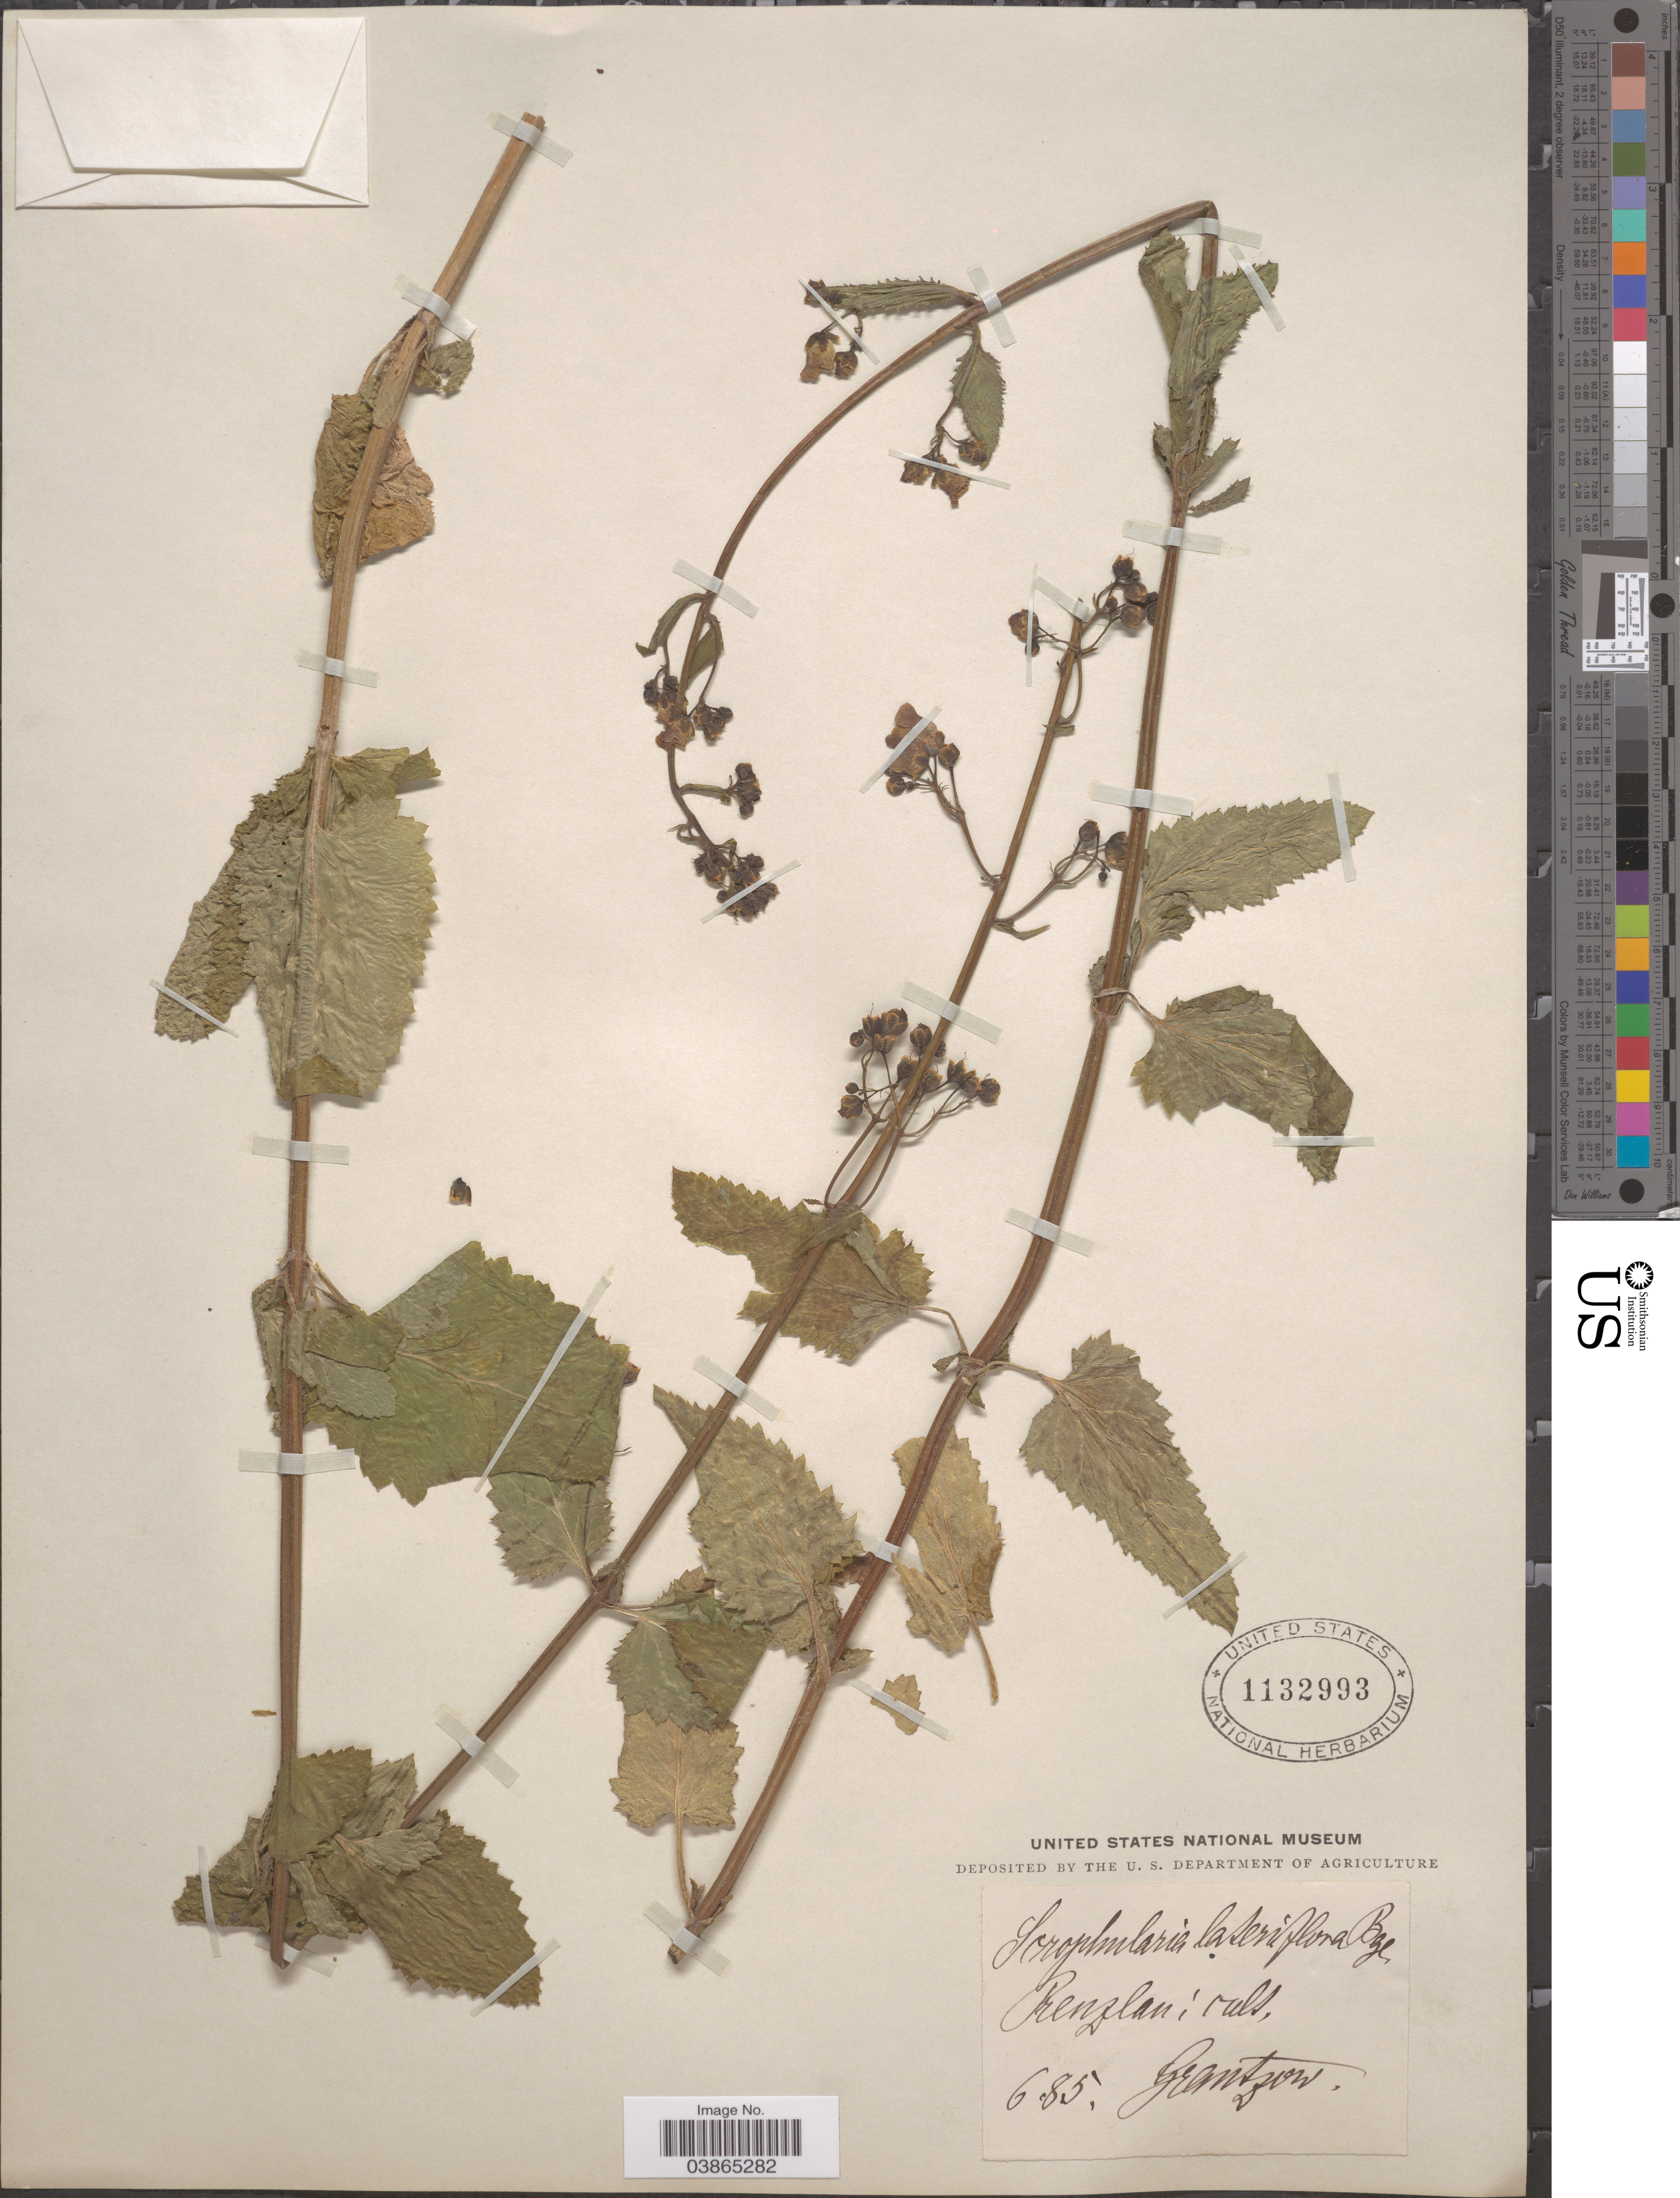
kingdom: Plantae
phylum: Tracheophyta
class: Magnoliopsida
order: Lamiales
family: Scrophulariaceae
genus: Scrophularia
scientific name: Scrophularia lateriflora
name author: Trautv.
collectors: Grantzow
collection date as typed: Transcribed d/m/y: /6/85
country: Germany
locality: Prenzlau.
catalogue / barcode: US 1132993